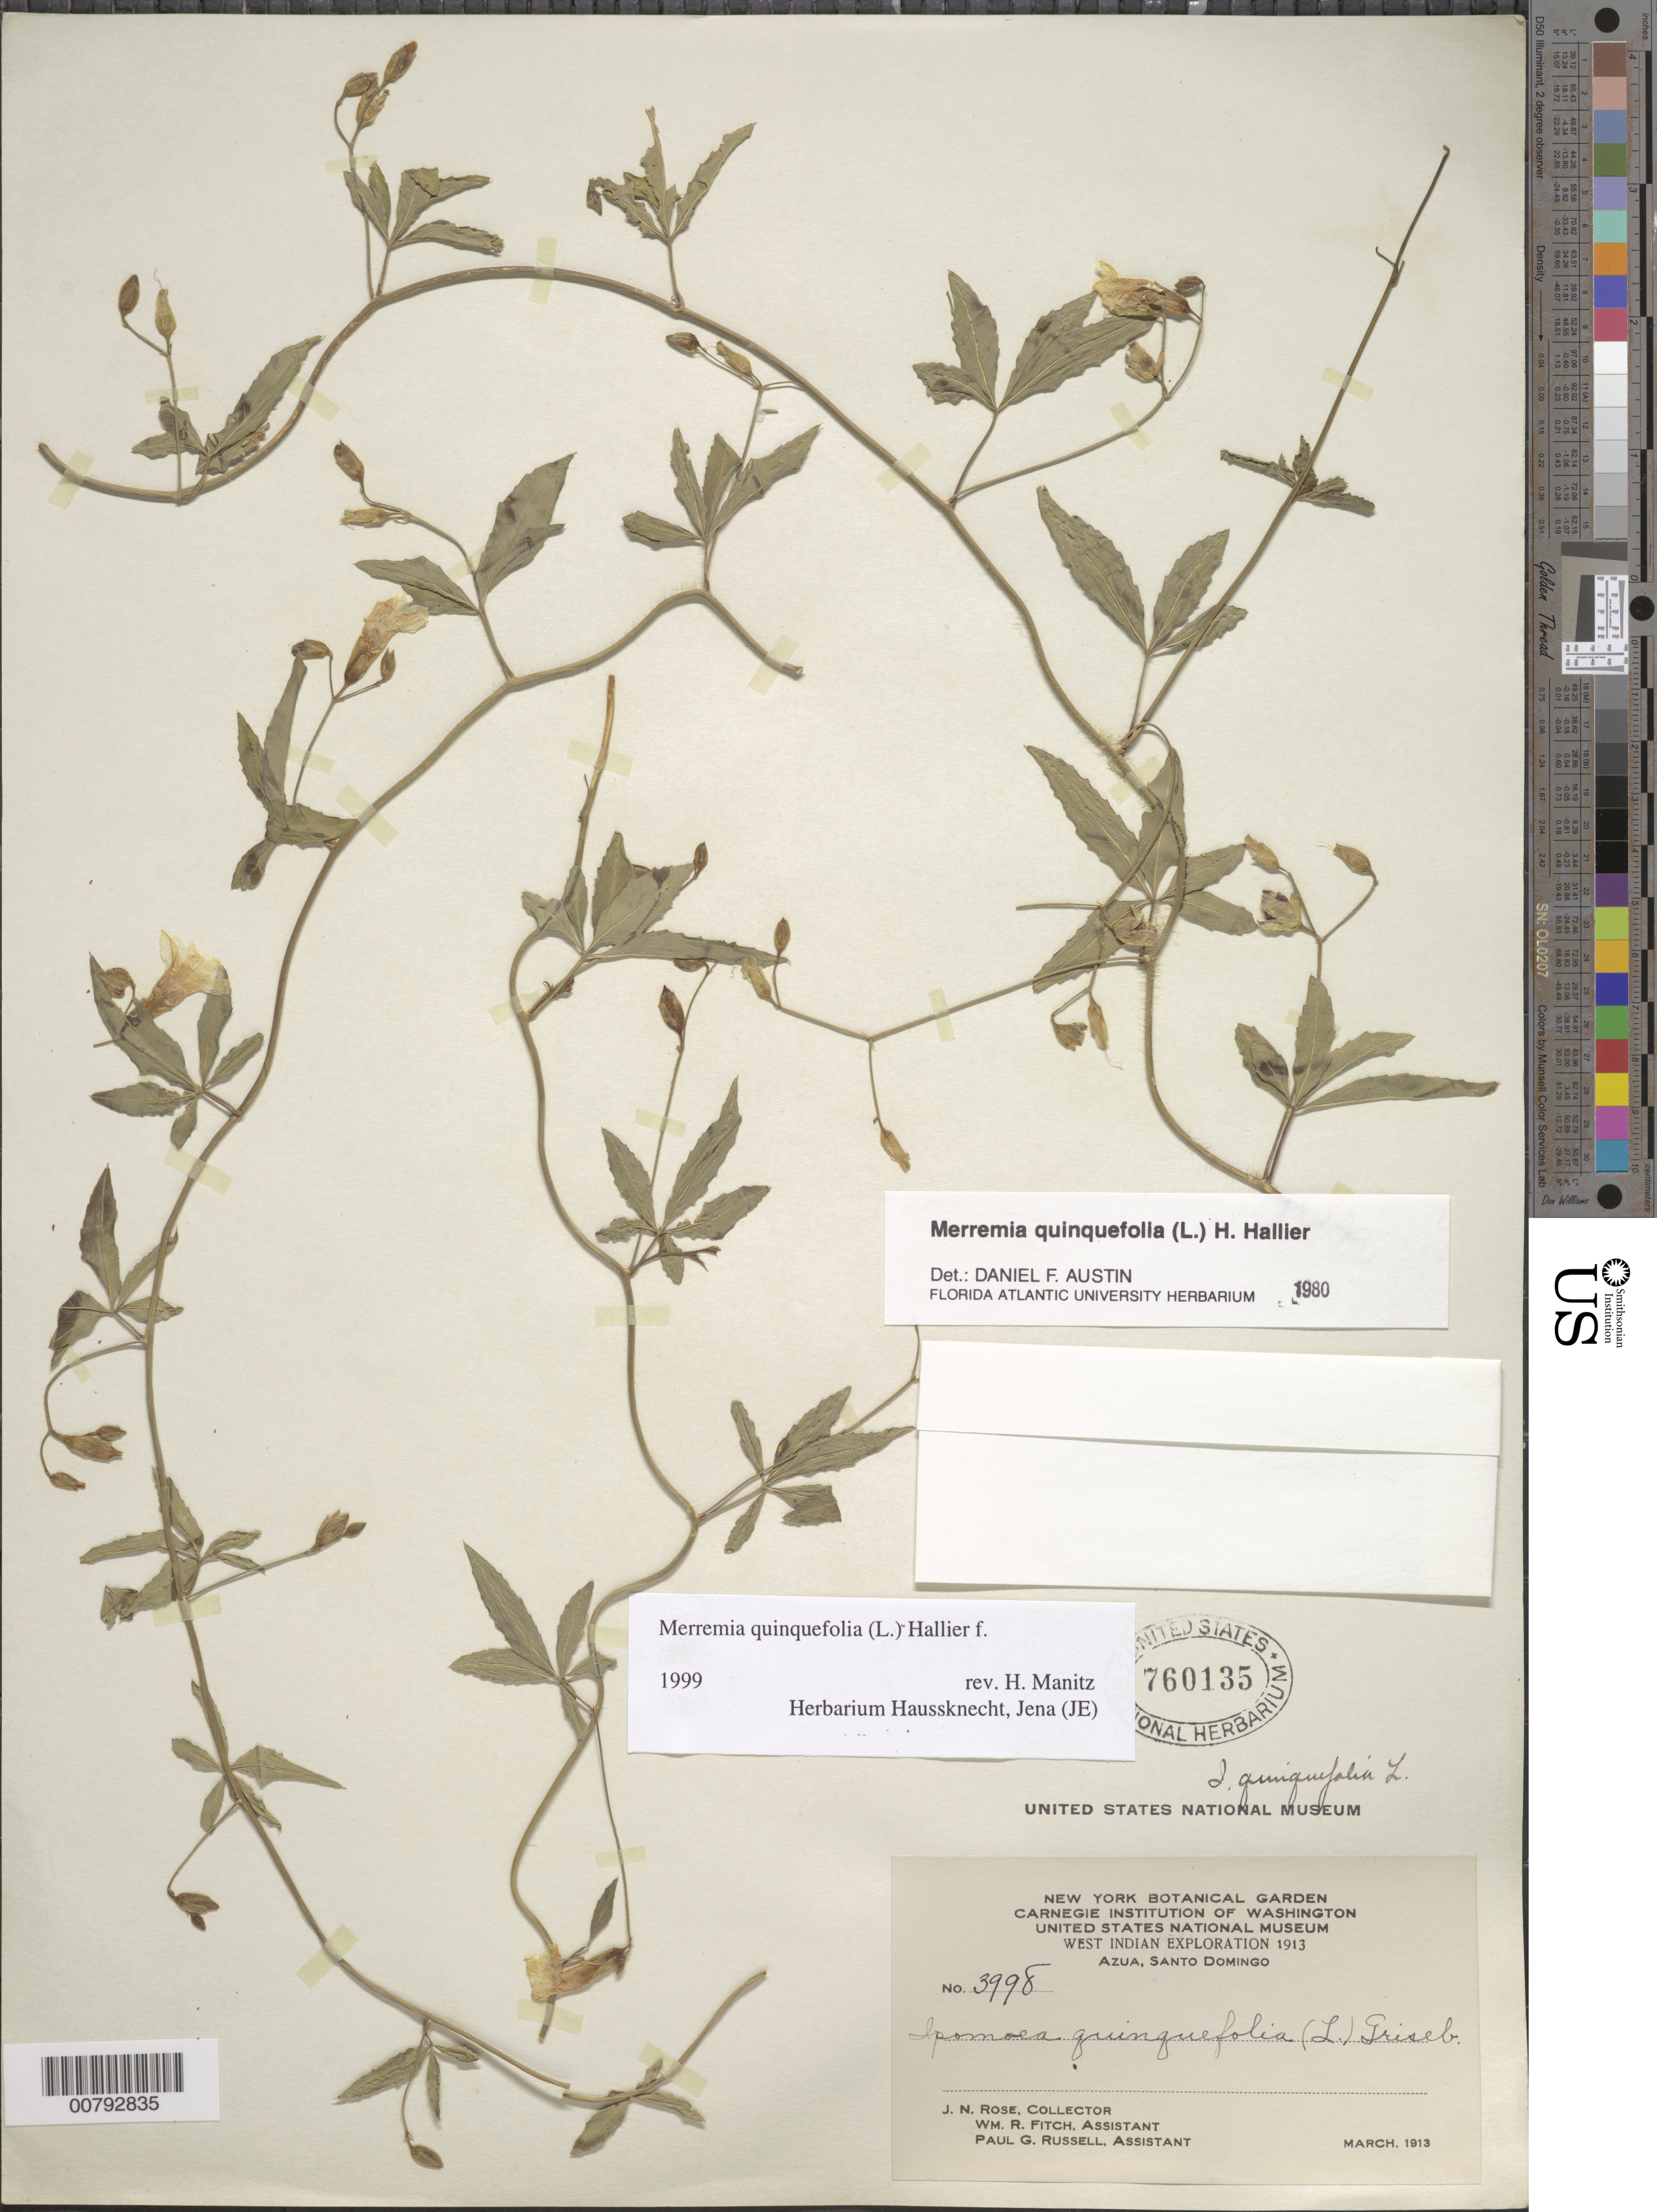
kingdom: Plantae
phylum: Tracheophyta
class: Magnoliopsida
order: Solanales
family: Convolvulaceae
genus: Distimake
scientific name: Distimake quinquefolius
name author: (L.) A. R. Simões & Staples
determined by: Strong, Mark T., (BOT), Smithsonian Institution - National Museum of Natural History (UNITED STATES)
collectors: J. N. Rose, W. R. Fitch & P. G. Russell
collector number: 3998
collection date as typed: Mar 1913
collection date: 1913-03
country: Dominican Republic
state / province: Azua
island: Hispaniola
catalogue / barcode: US 760135